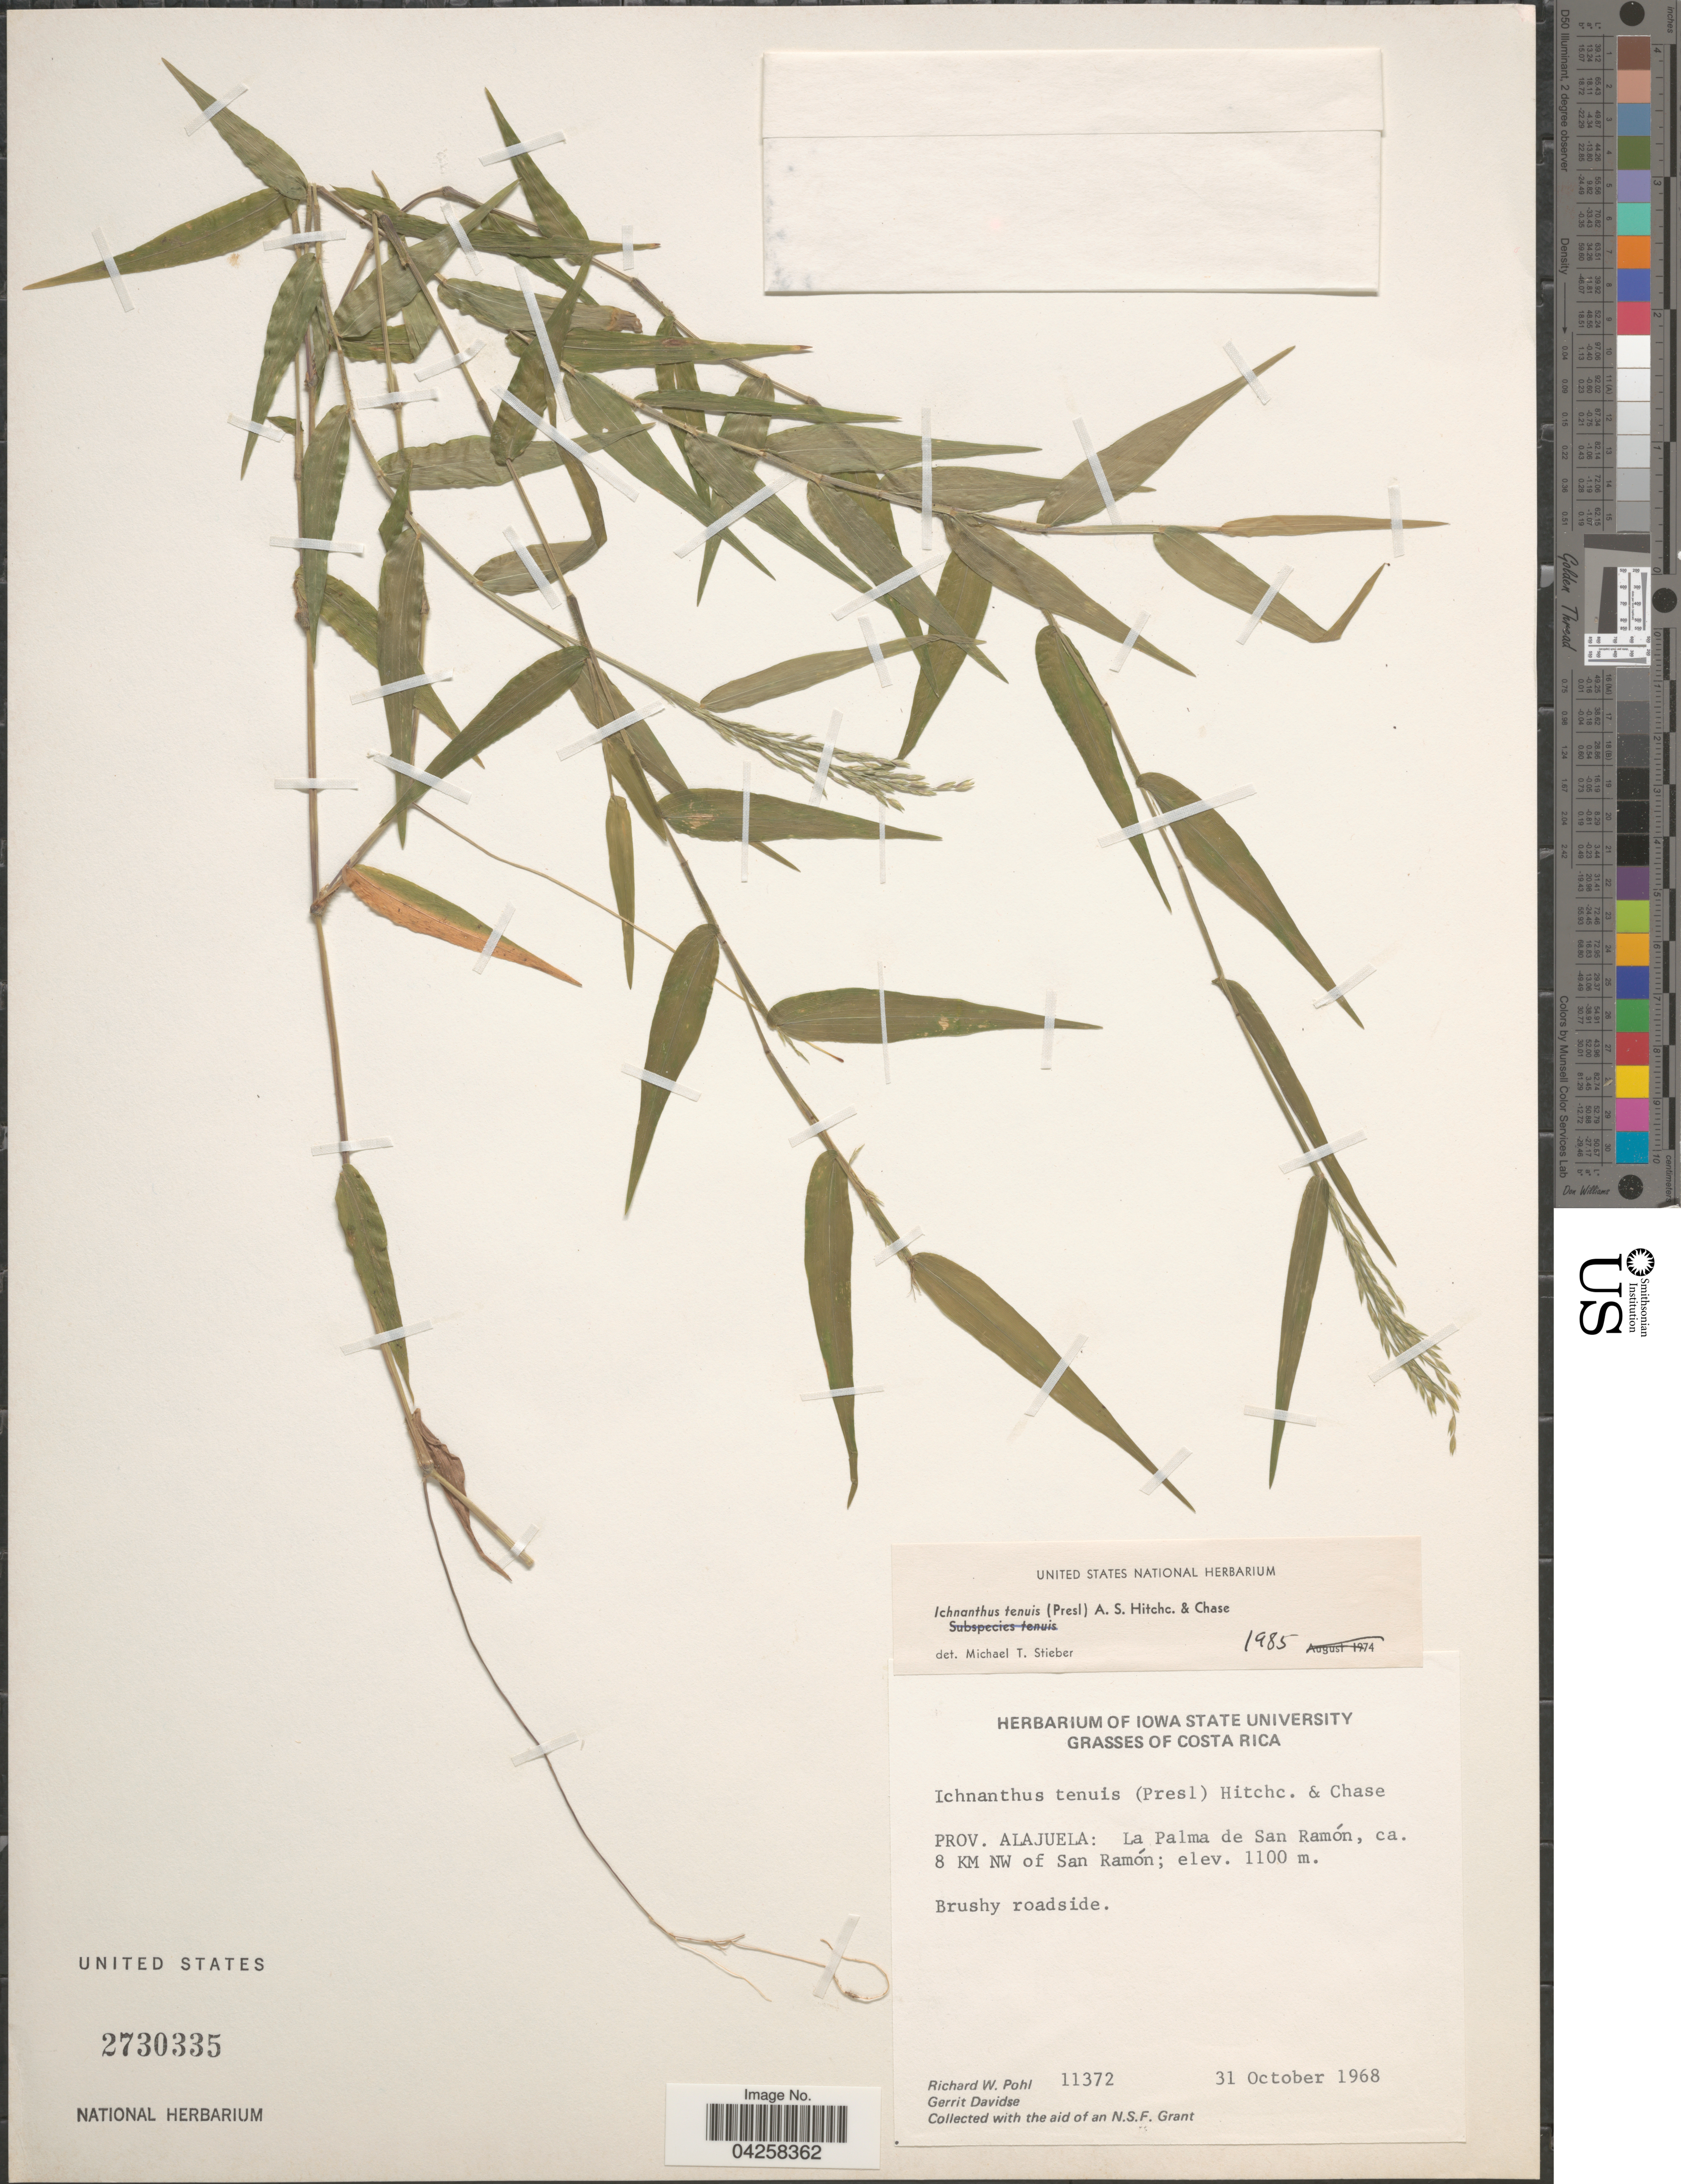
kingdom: Plantae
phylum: Tracheophyta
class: Liliopsida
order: Poales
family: Poaceae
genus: Ichnanthus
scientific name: Ichnanthus tenuis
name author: (J. Presl) Hitchc. & Chase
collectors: R. W. Pohl & G. Davidse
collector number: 11372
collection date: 1968-10-31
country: Costa Rica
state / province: Alajuela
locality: La Palma de San Ramón, ca. 8 KM NW of San Ramón.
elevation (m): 1100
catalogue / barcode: US 2730335